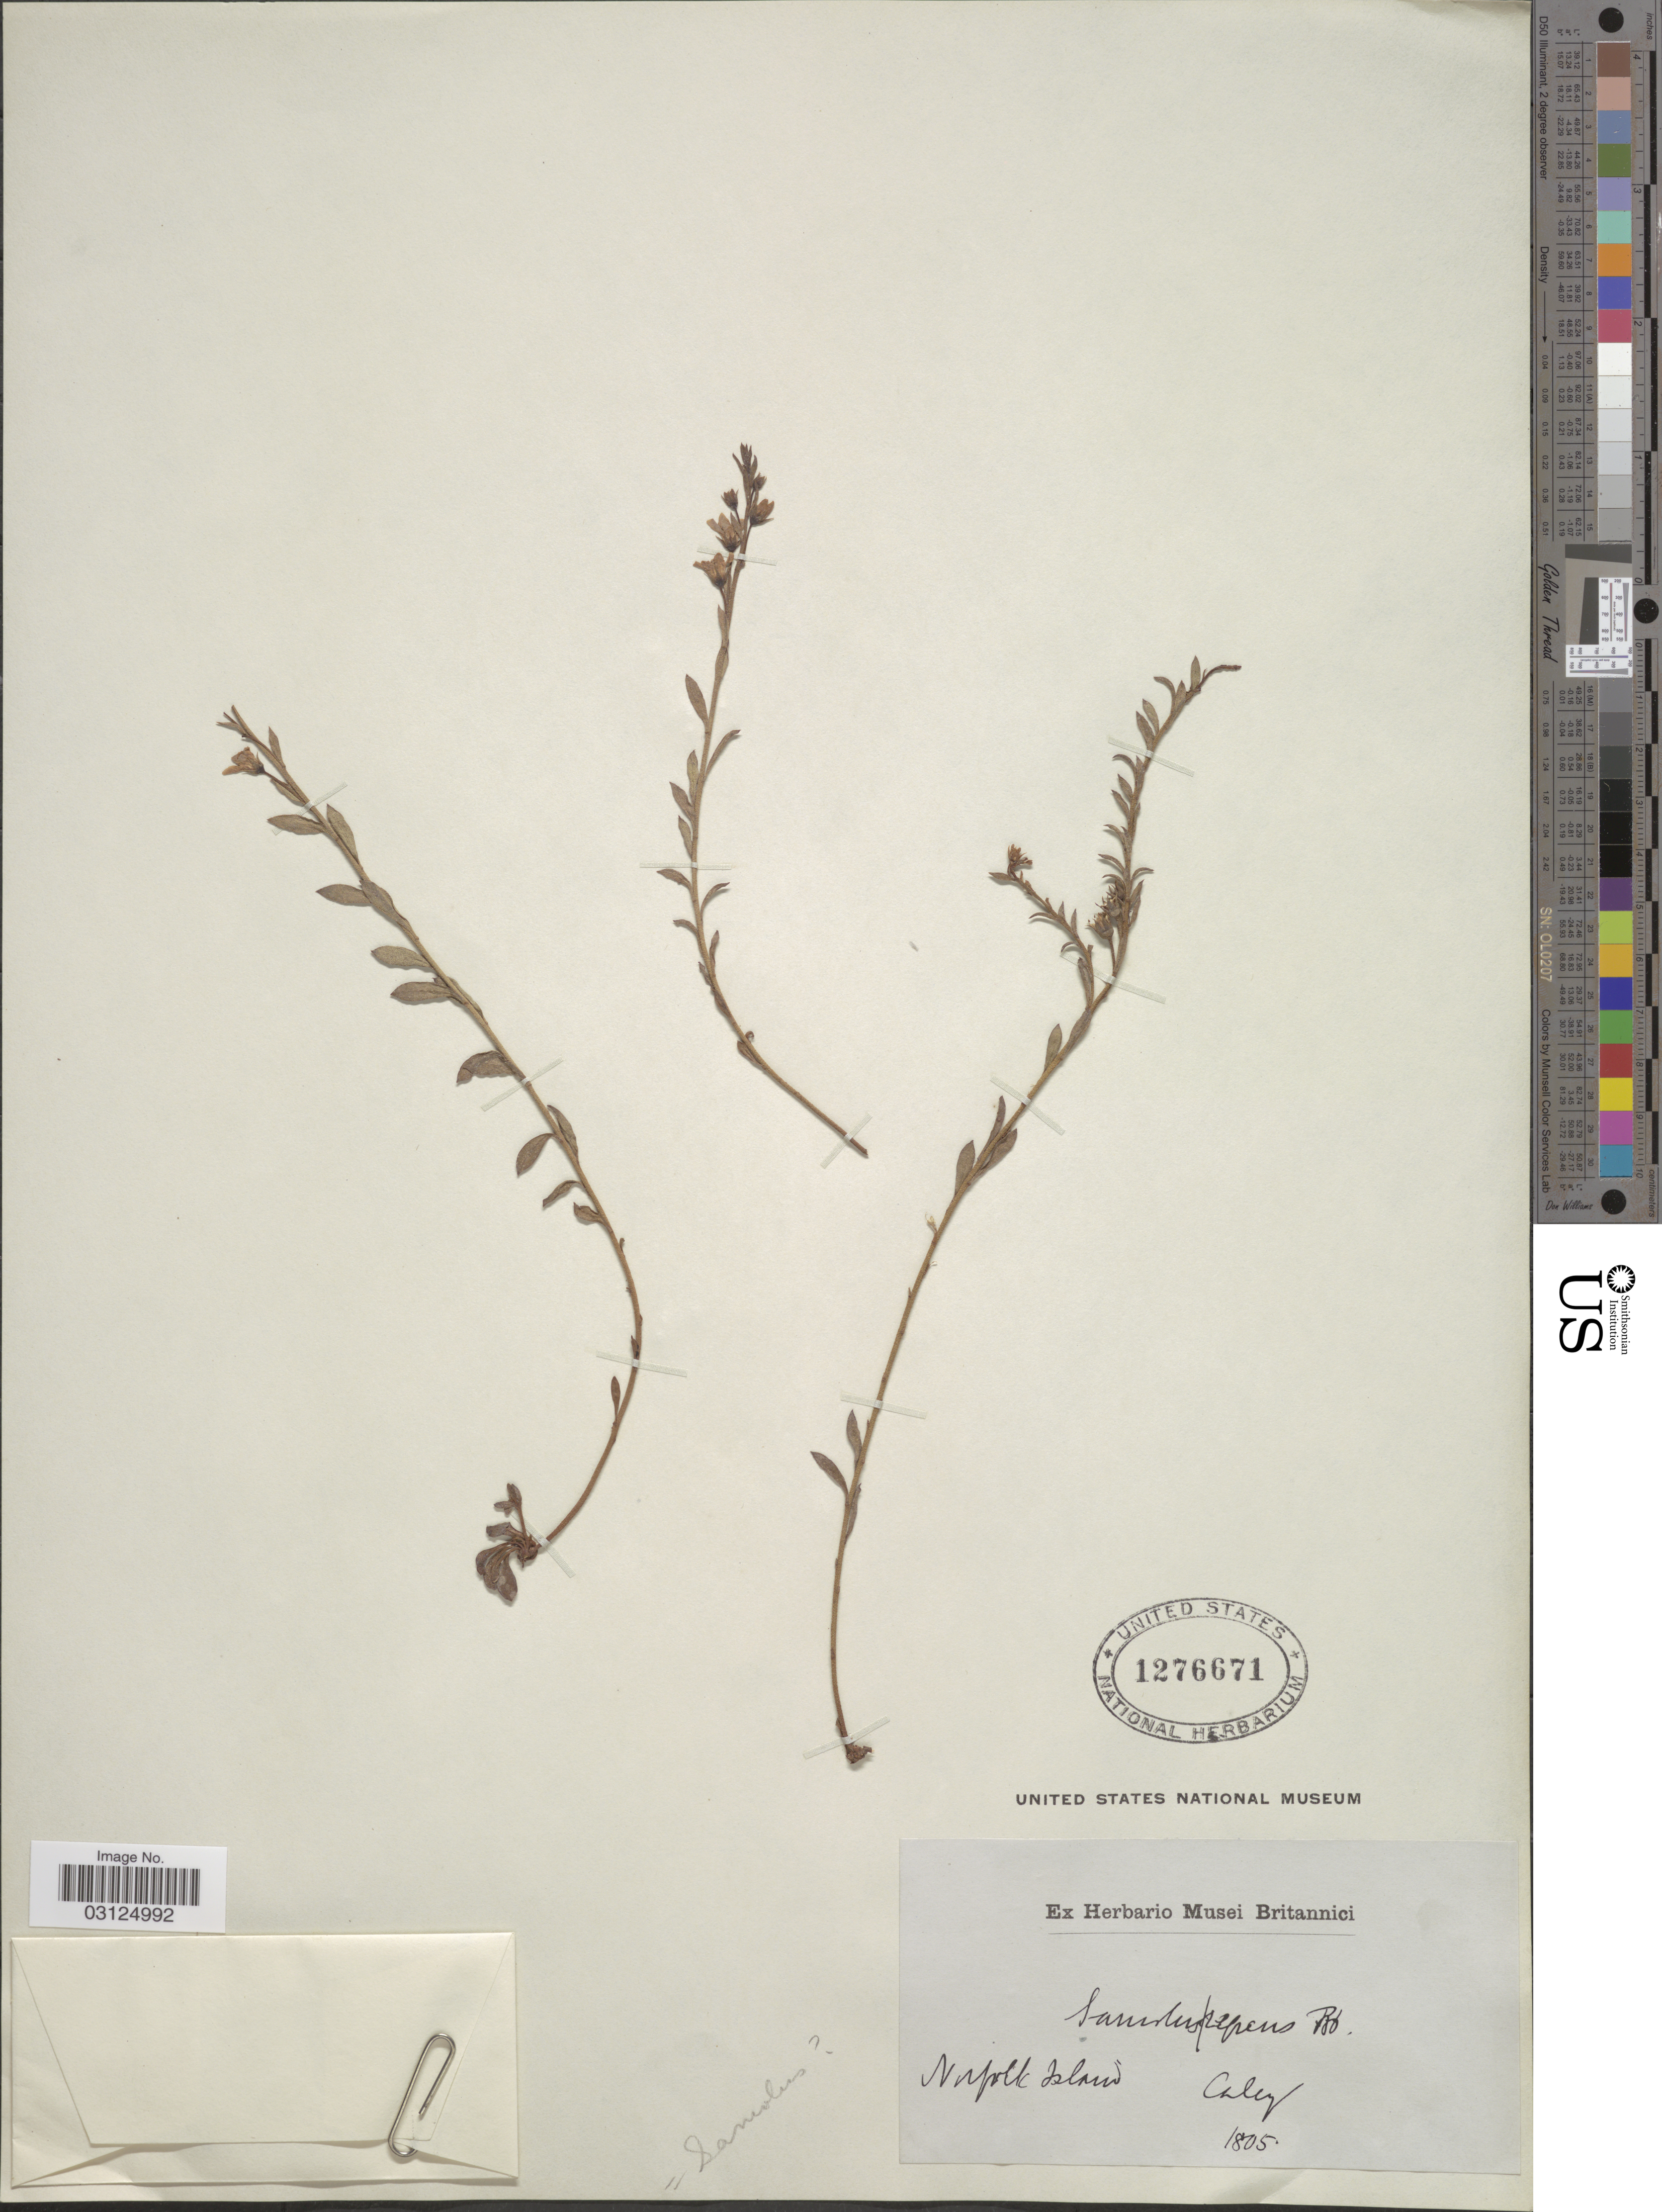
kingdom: Plantae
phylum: Tracheophyta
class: Magnoliopsida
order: Ericales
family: Primulaceae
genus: Samolus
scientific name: Samolus repens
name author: (J.R. Forst. & G. Forst.) Pers.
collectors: -. Caley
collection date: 1805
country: Australia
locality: Norfolk Island.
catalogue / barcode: US 1276671